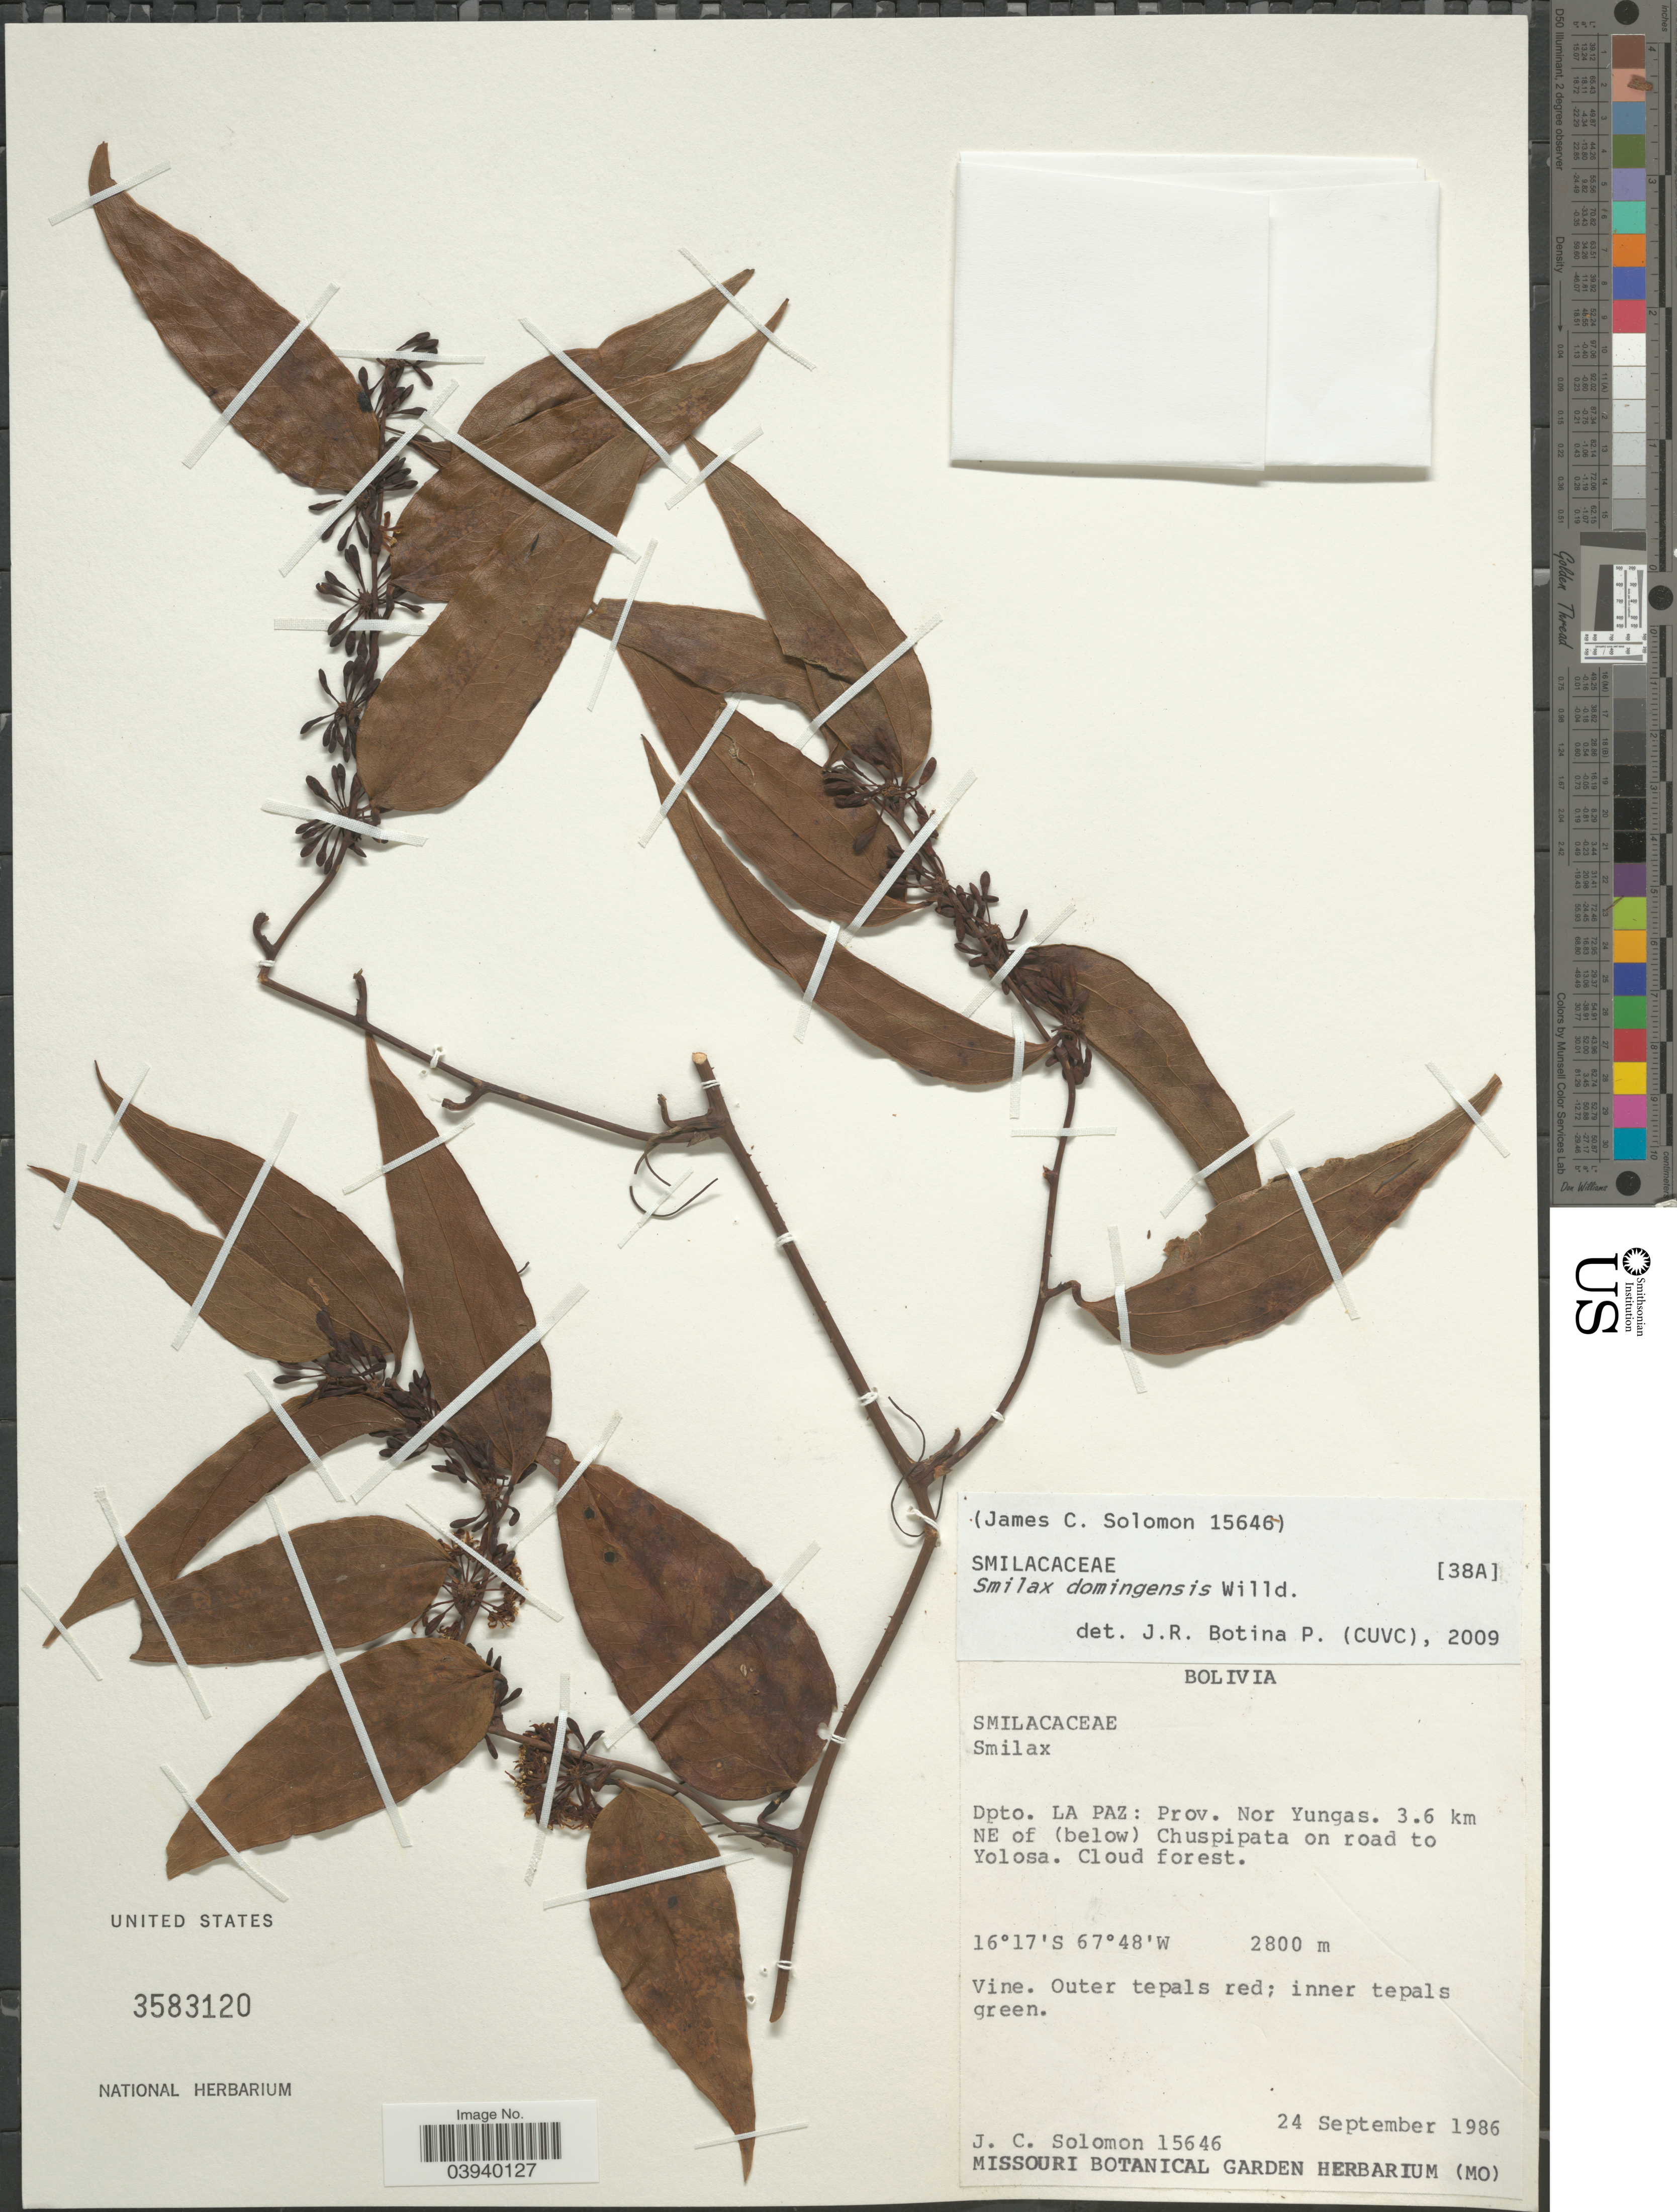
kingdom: Plantae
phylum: Tracheophyta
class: Liliopsida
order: Liliales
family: Smilacaceae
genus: Smilax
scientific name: Smilax domingensis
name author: Willd.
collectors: J. C. Solomon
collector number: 15646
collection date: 1986-09-24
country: Bolivia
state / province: La Paz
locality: Dpto. La Paz: Prov. Nor Yungas. 3.6 km NE of (below) Chuspipata on road to Yolosa.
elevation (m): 2800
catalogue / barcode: US 3583120